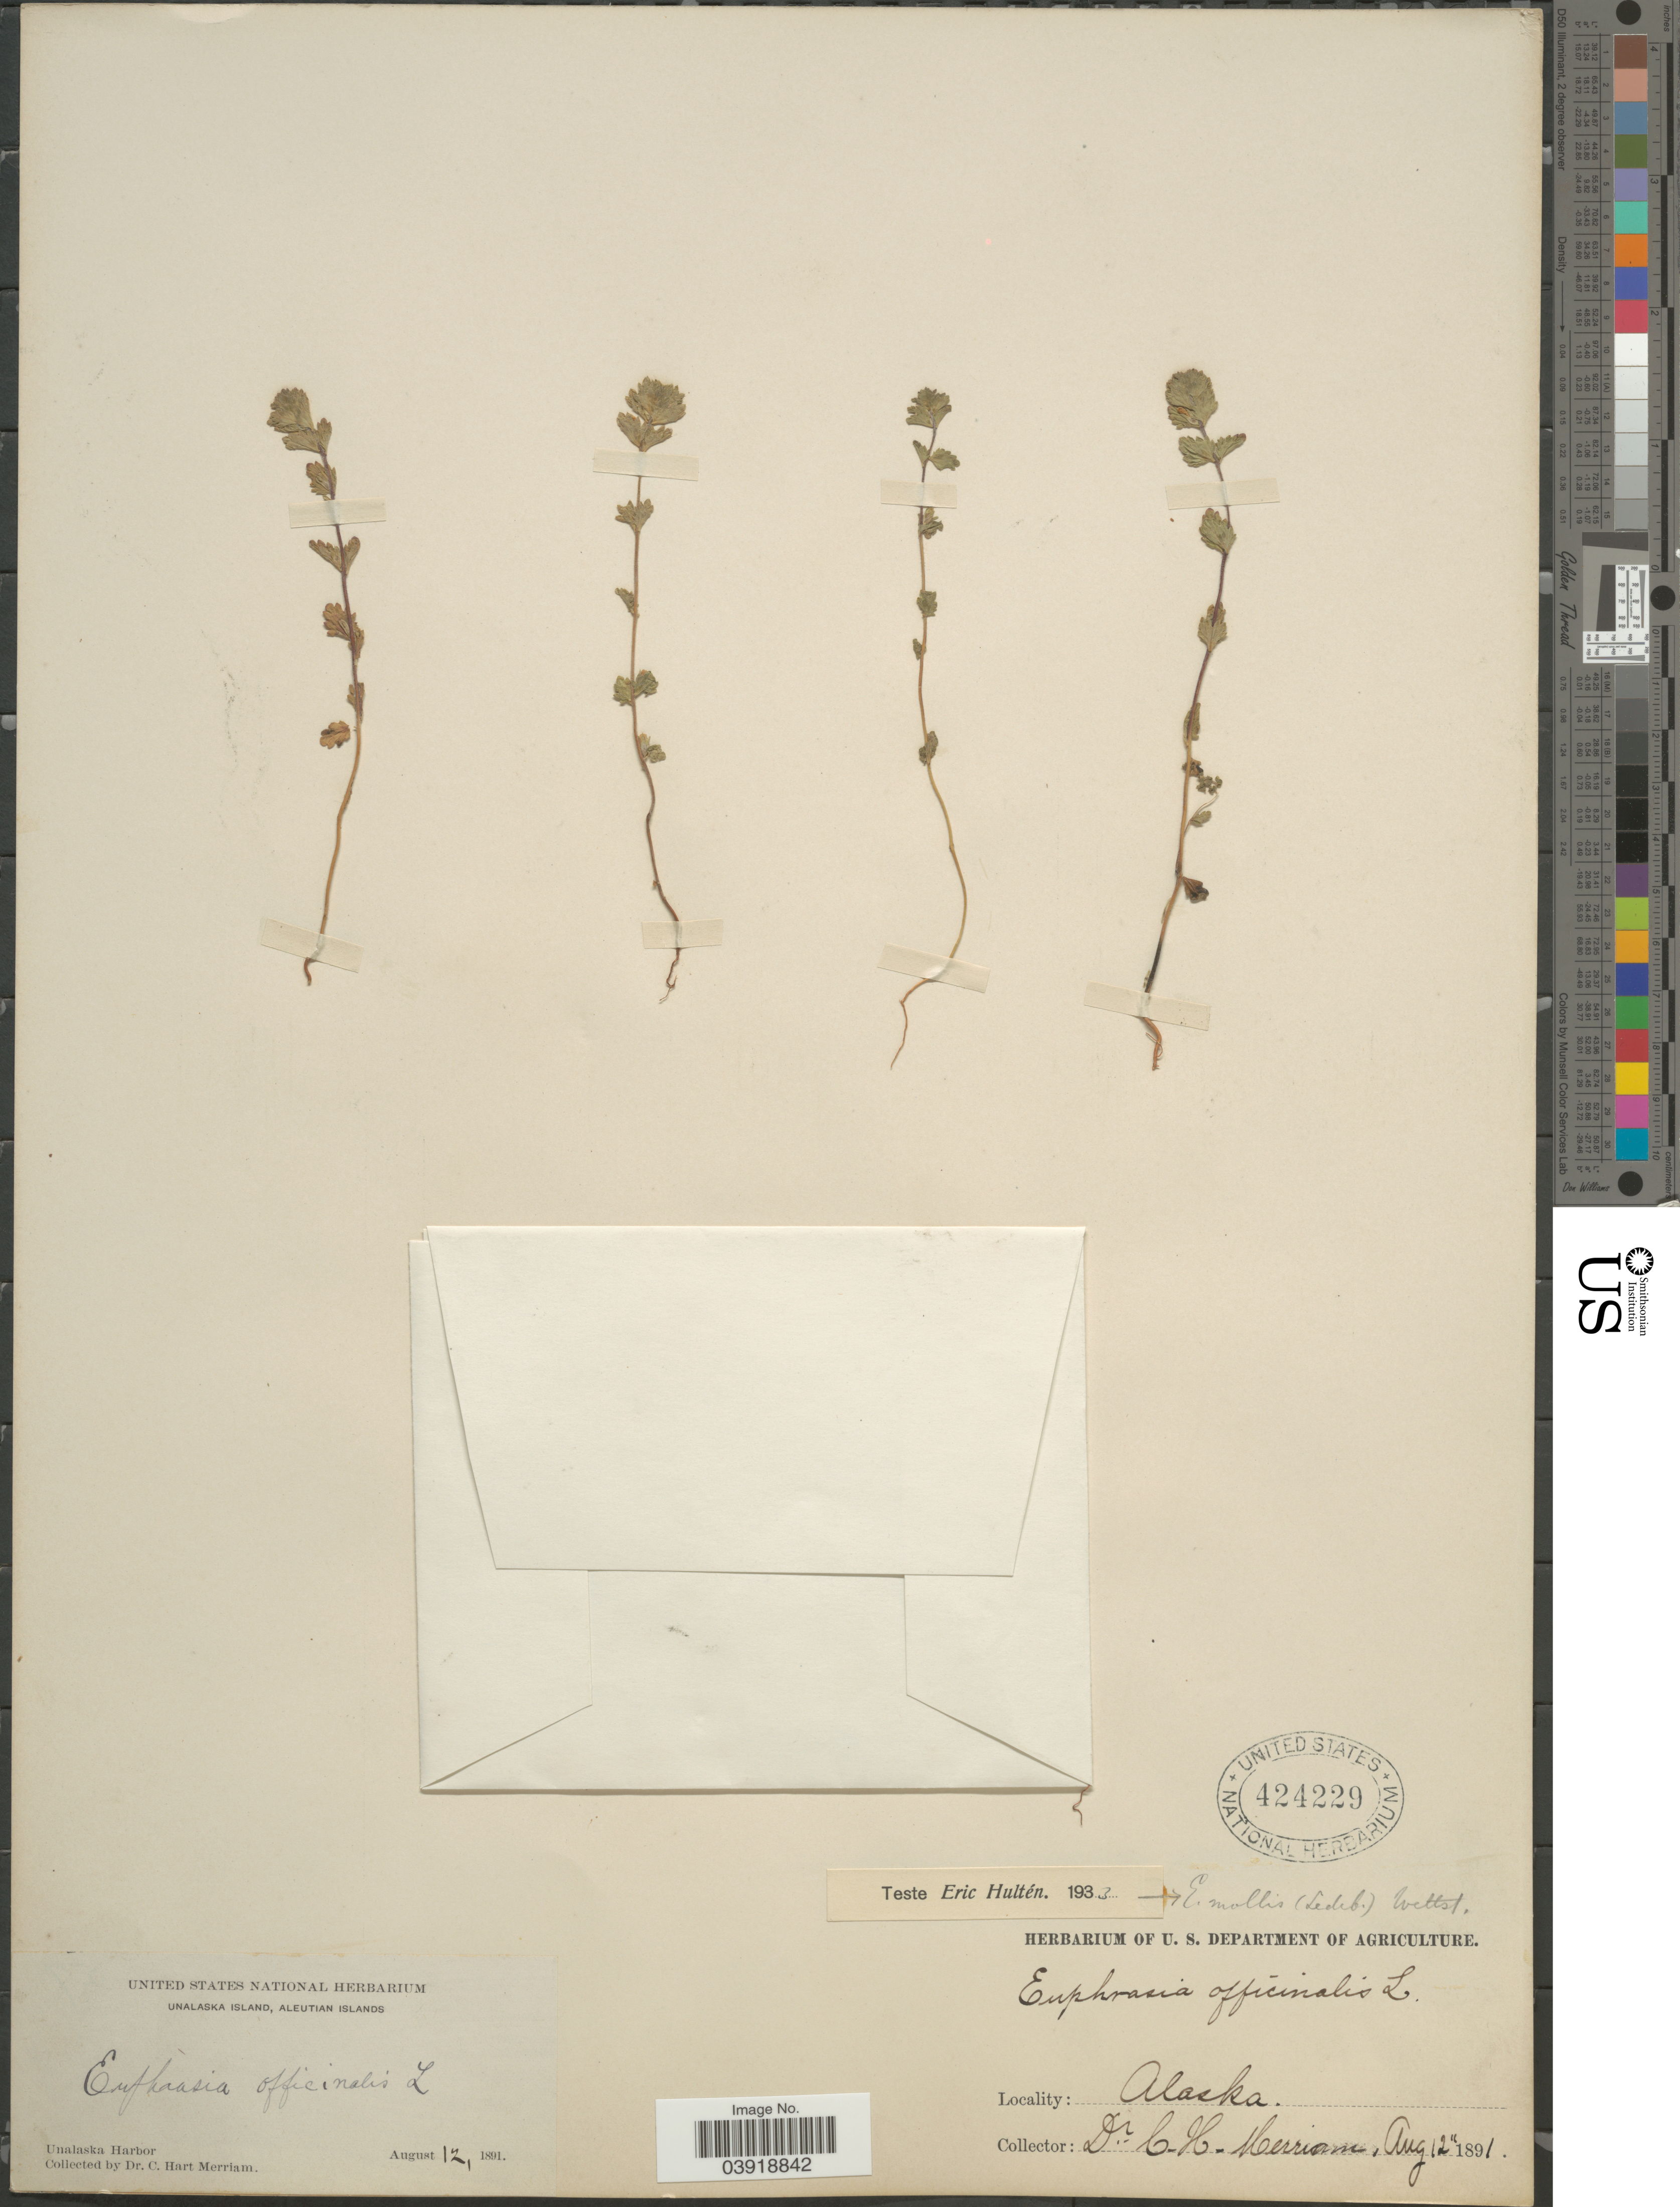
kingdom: Plantae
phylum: Tracheophyta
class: Magnoliopsida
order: Lamiales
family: Orobanchaceae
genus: Euphrasia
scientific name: Euphrasia mollis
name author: (Ledeb.) Wettst.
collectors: C. Merriam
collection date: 1891-08-12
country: United States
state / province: Alaska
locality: Unalaska Island, Aleutian Islands. Unalaska Harbor.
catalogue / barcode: US 424229